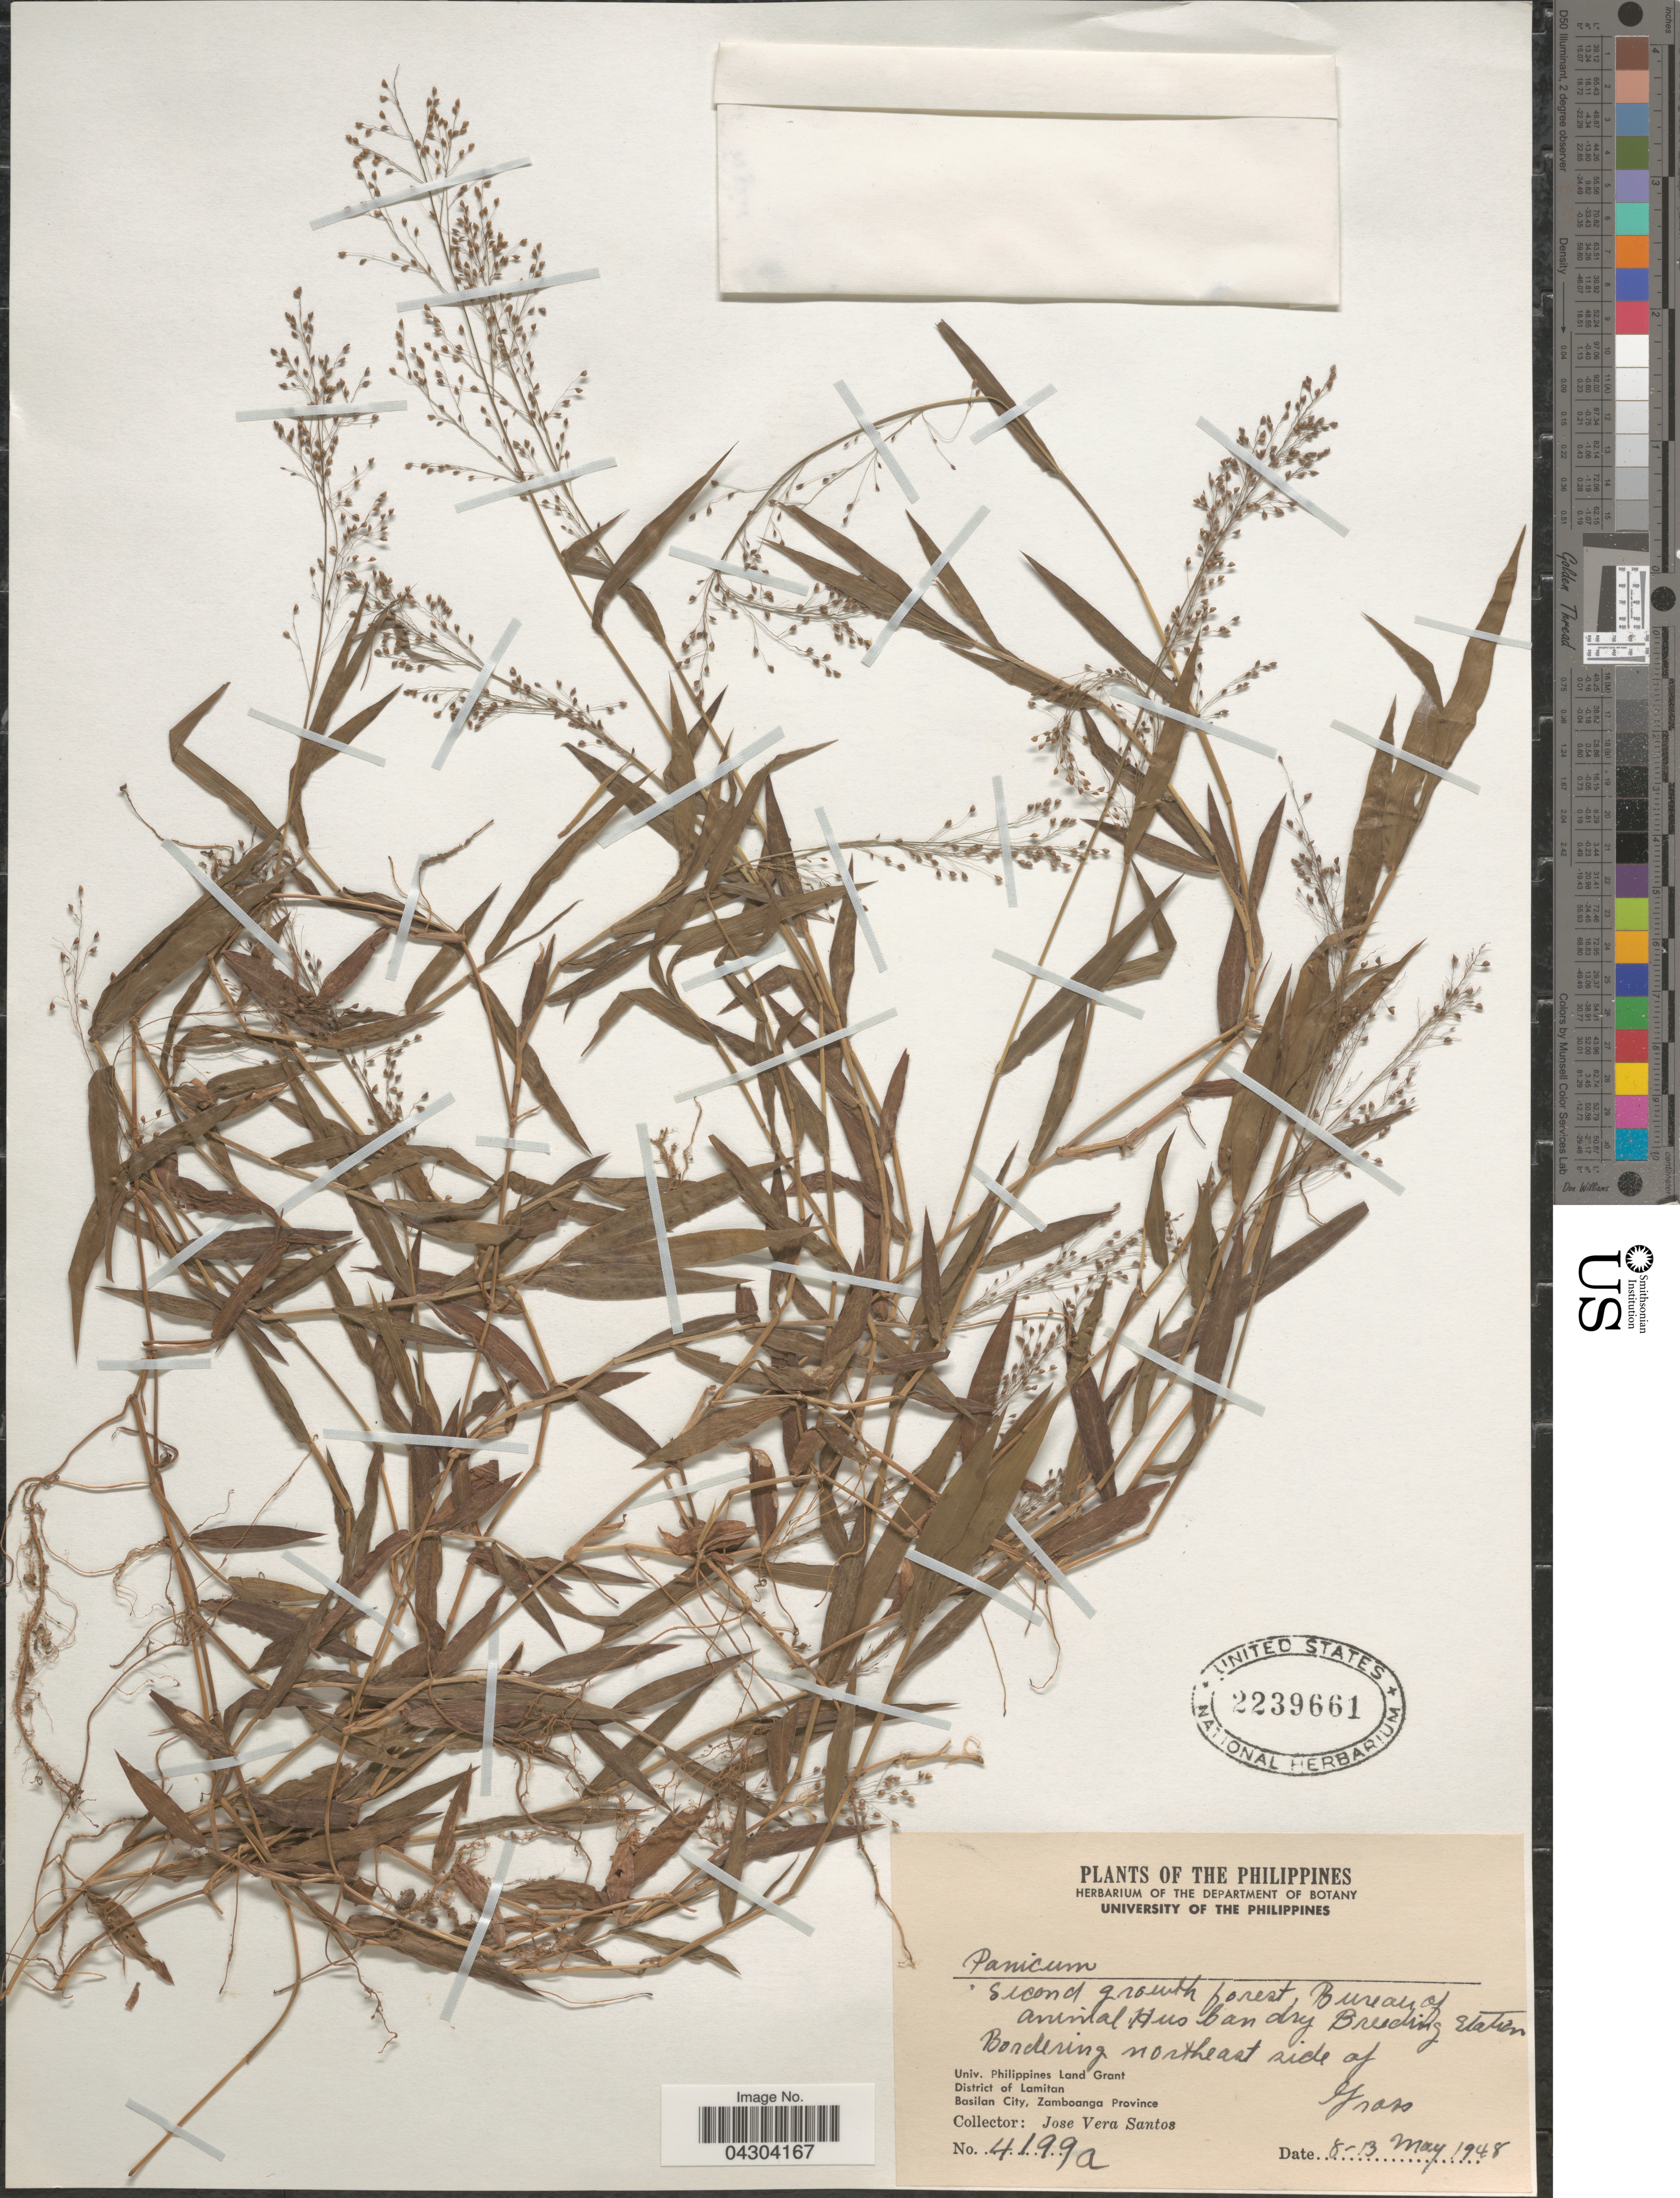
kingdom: Plantae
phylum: Tracheophyta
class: Liliopsida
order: Poales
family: Poaceae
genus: Panicum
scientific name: Panicum sp.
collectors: J. V. Santos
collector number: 4199a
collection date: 1948-05-08/1948-05-13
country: Philippines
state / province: Muslim Mindanao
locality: Bureau of Animal Hsubandry Breeding Station. Bordering northeast side of Univ. Philippines Land Grant. District of Lamitan. Basilan City, Zamboanga Province.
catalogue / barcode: US 2239661